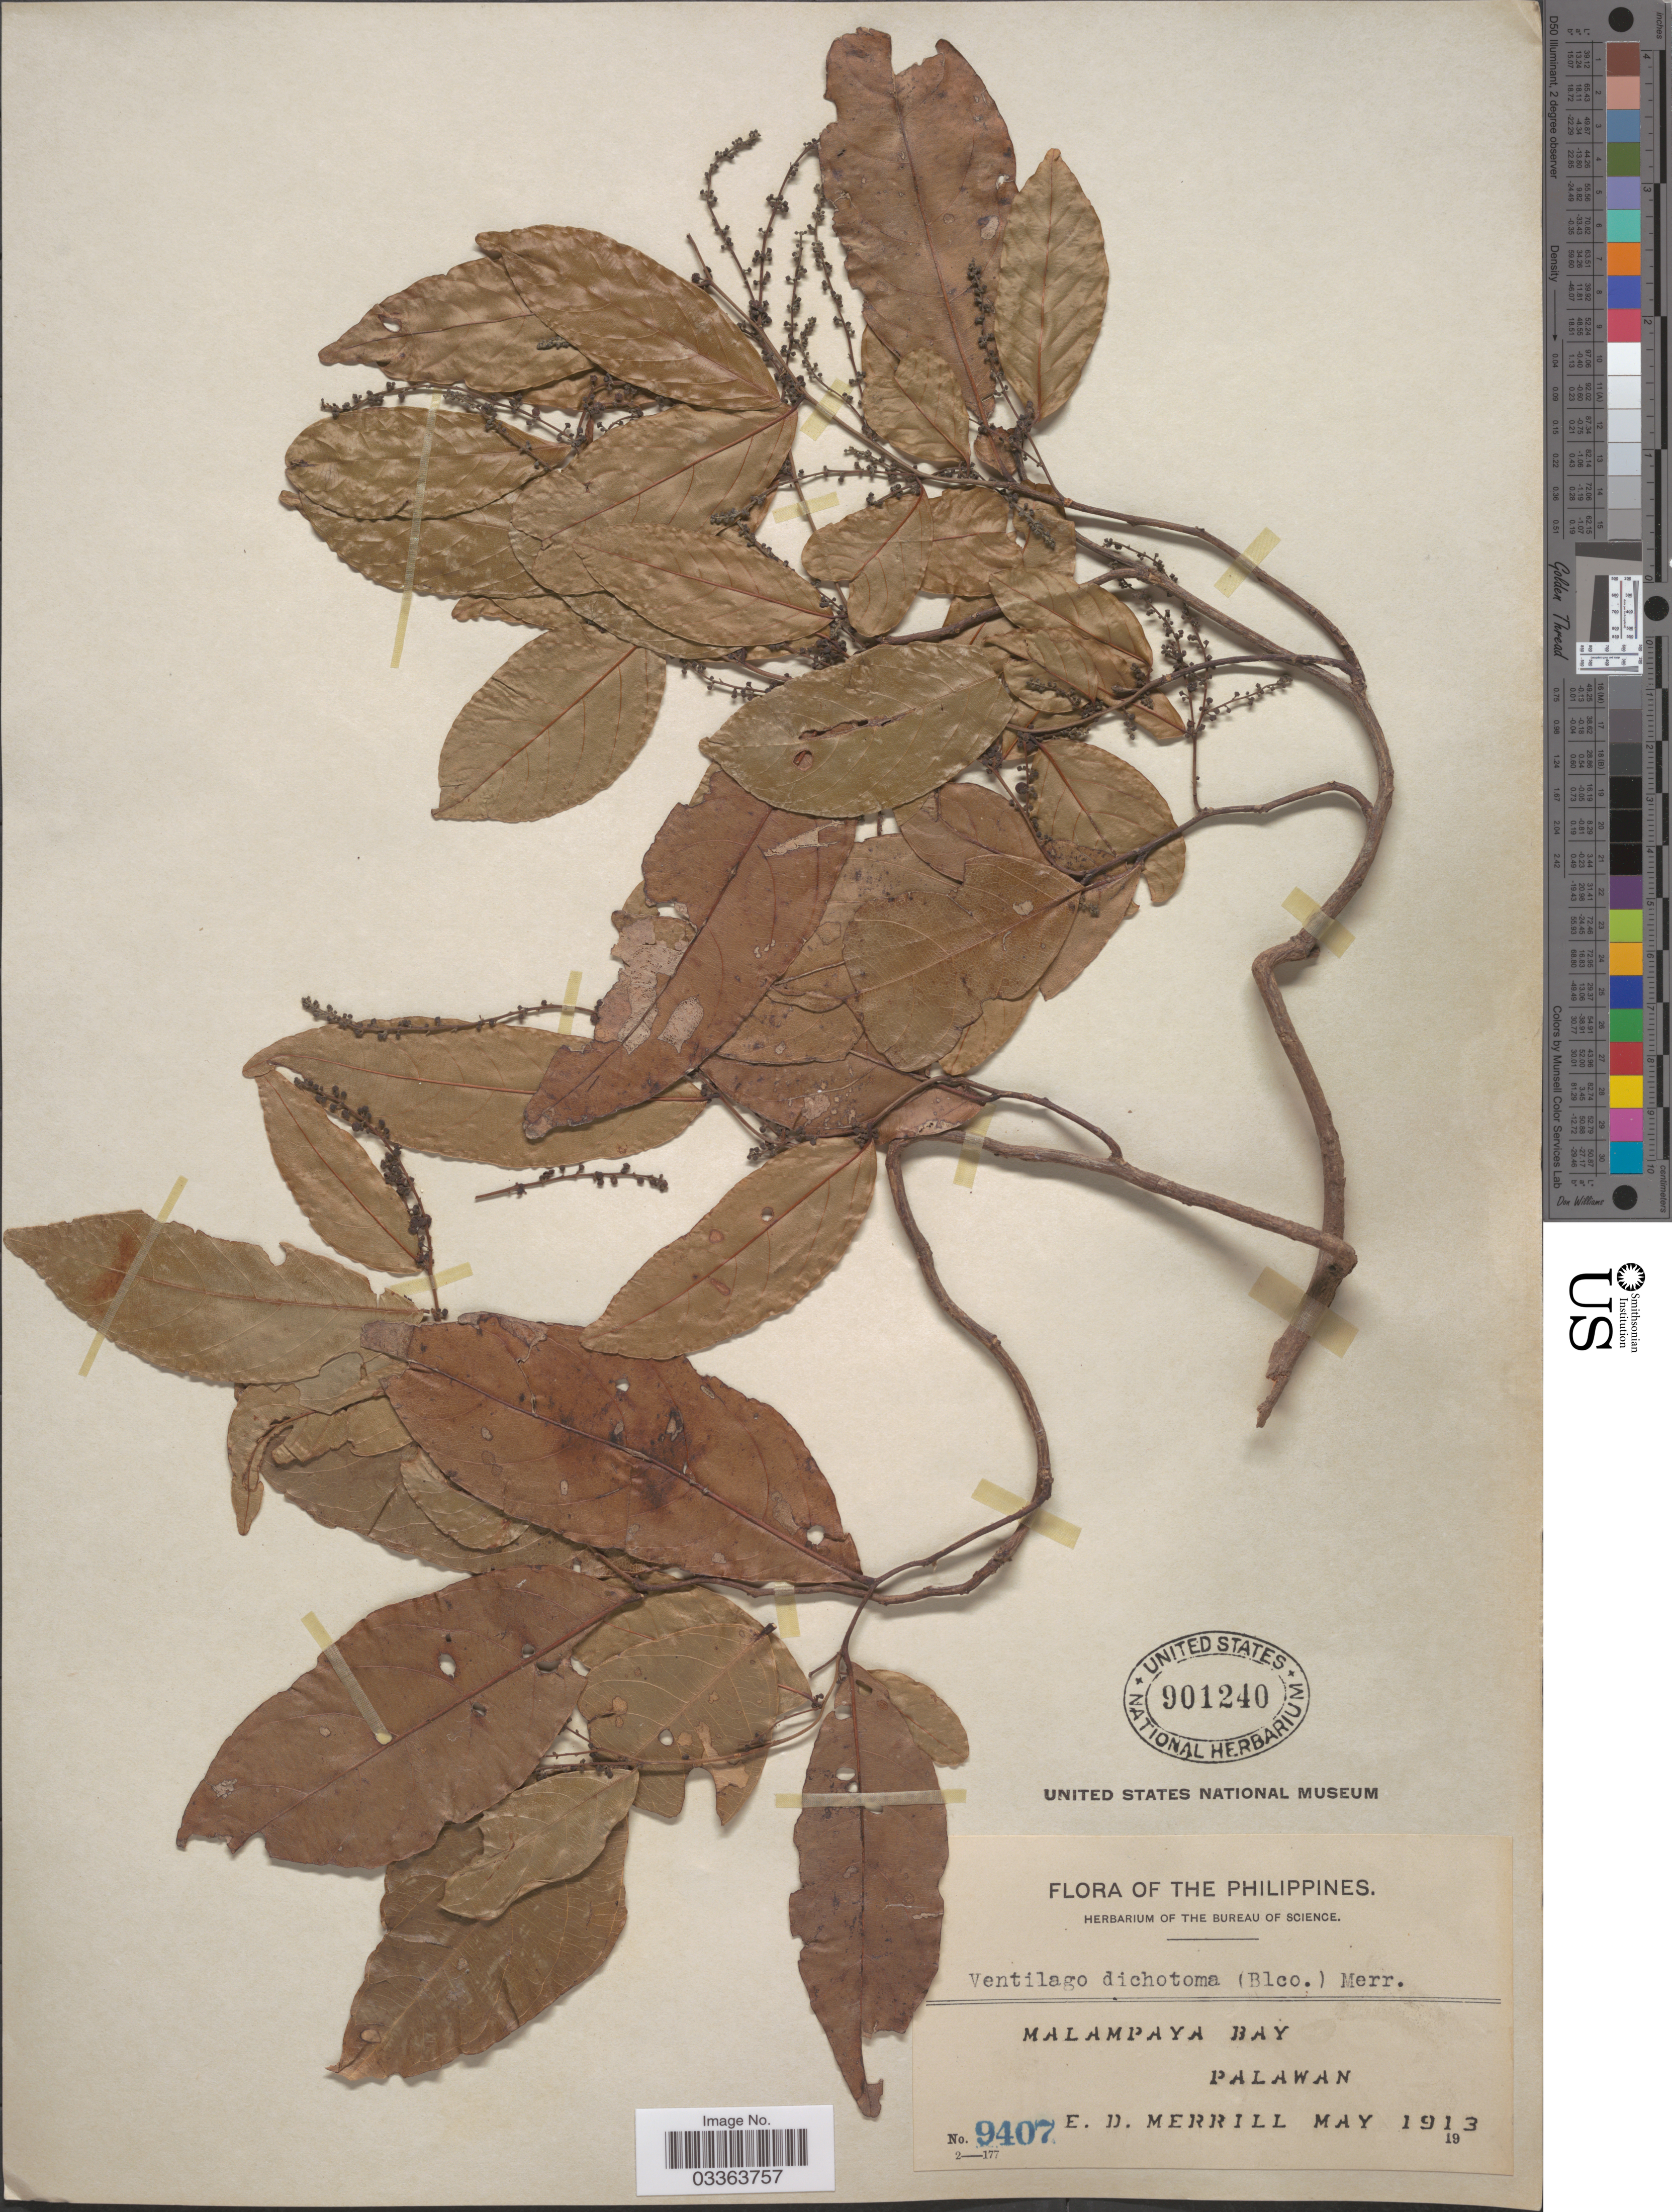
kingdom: Plantae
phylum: Tracheophyta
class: Magnoliopsida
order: Rosales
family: Rhamnaceae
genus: Ventilago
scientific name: Ventilago dichotoma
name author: (Blanco) Merr.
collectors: E. D. Merrill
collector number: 9407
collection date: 1913-05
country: Philippines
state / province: Mimaropa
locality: Malampaya Bay. Palawan.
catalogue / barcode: US 901240